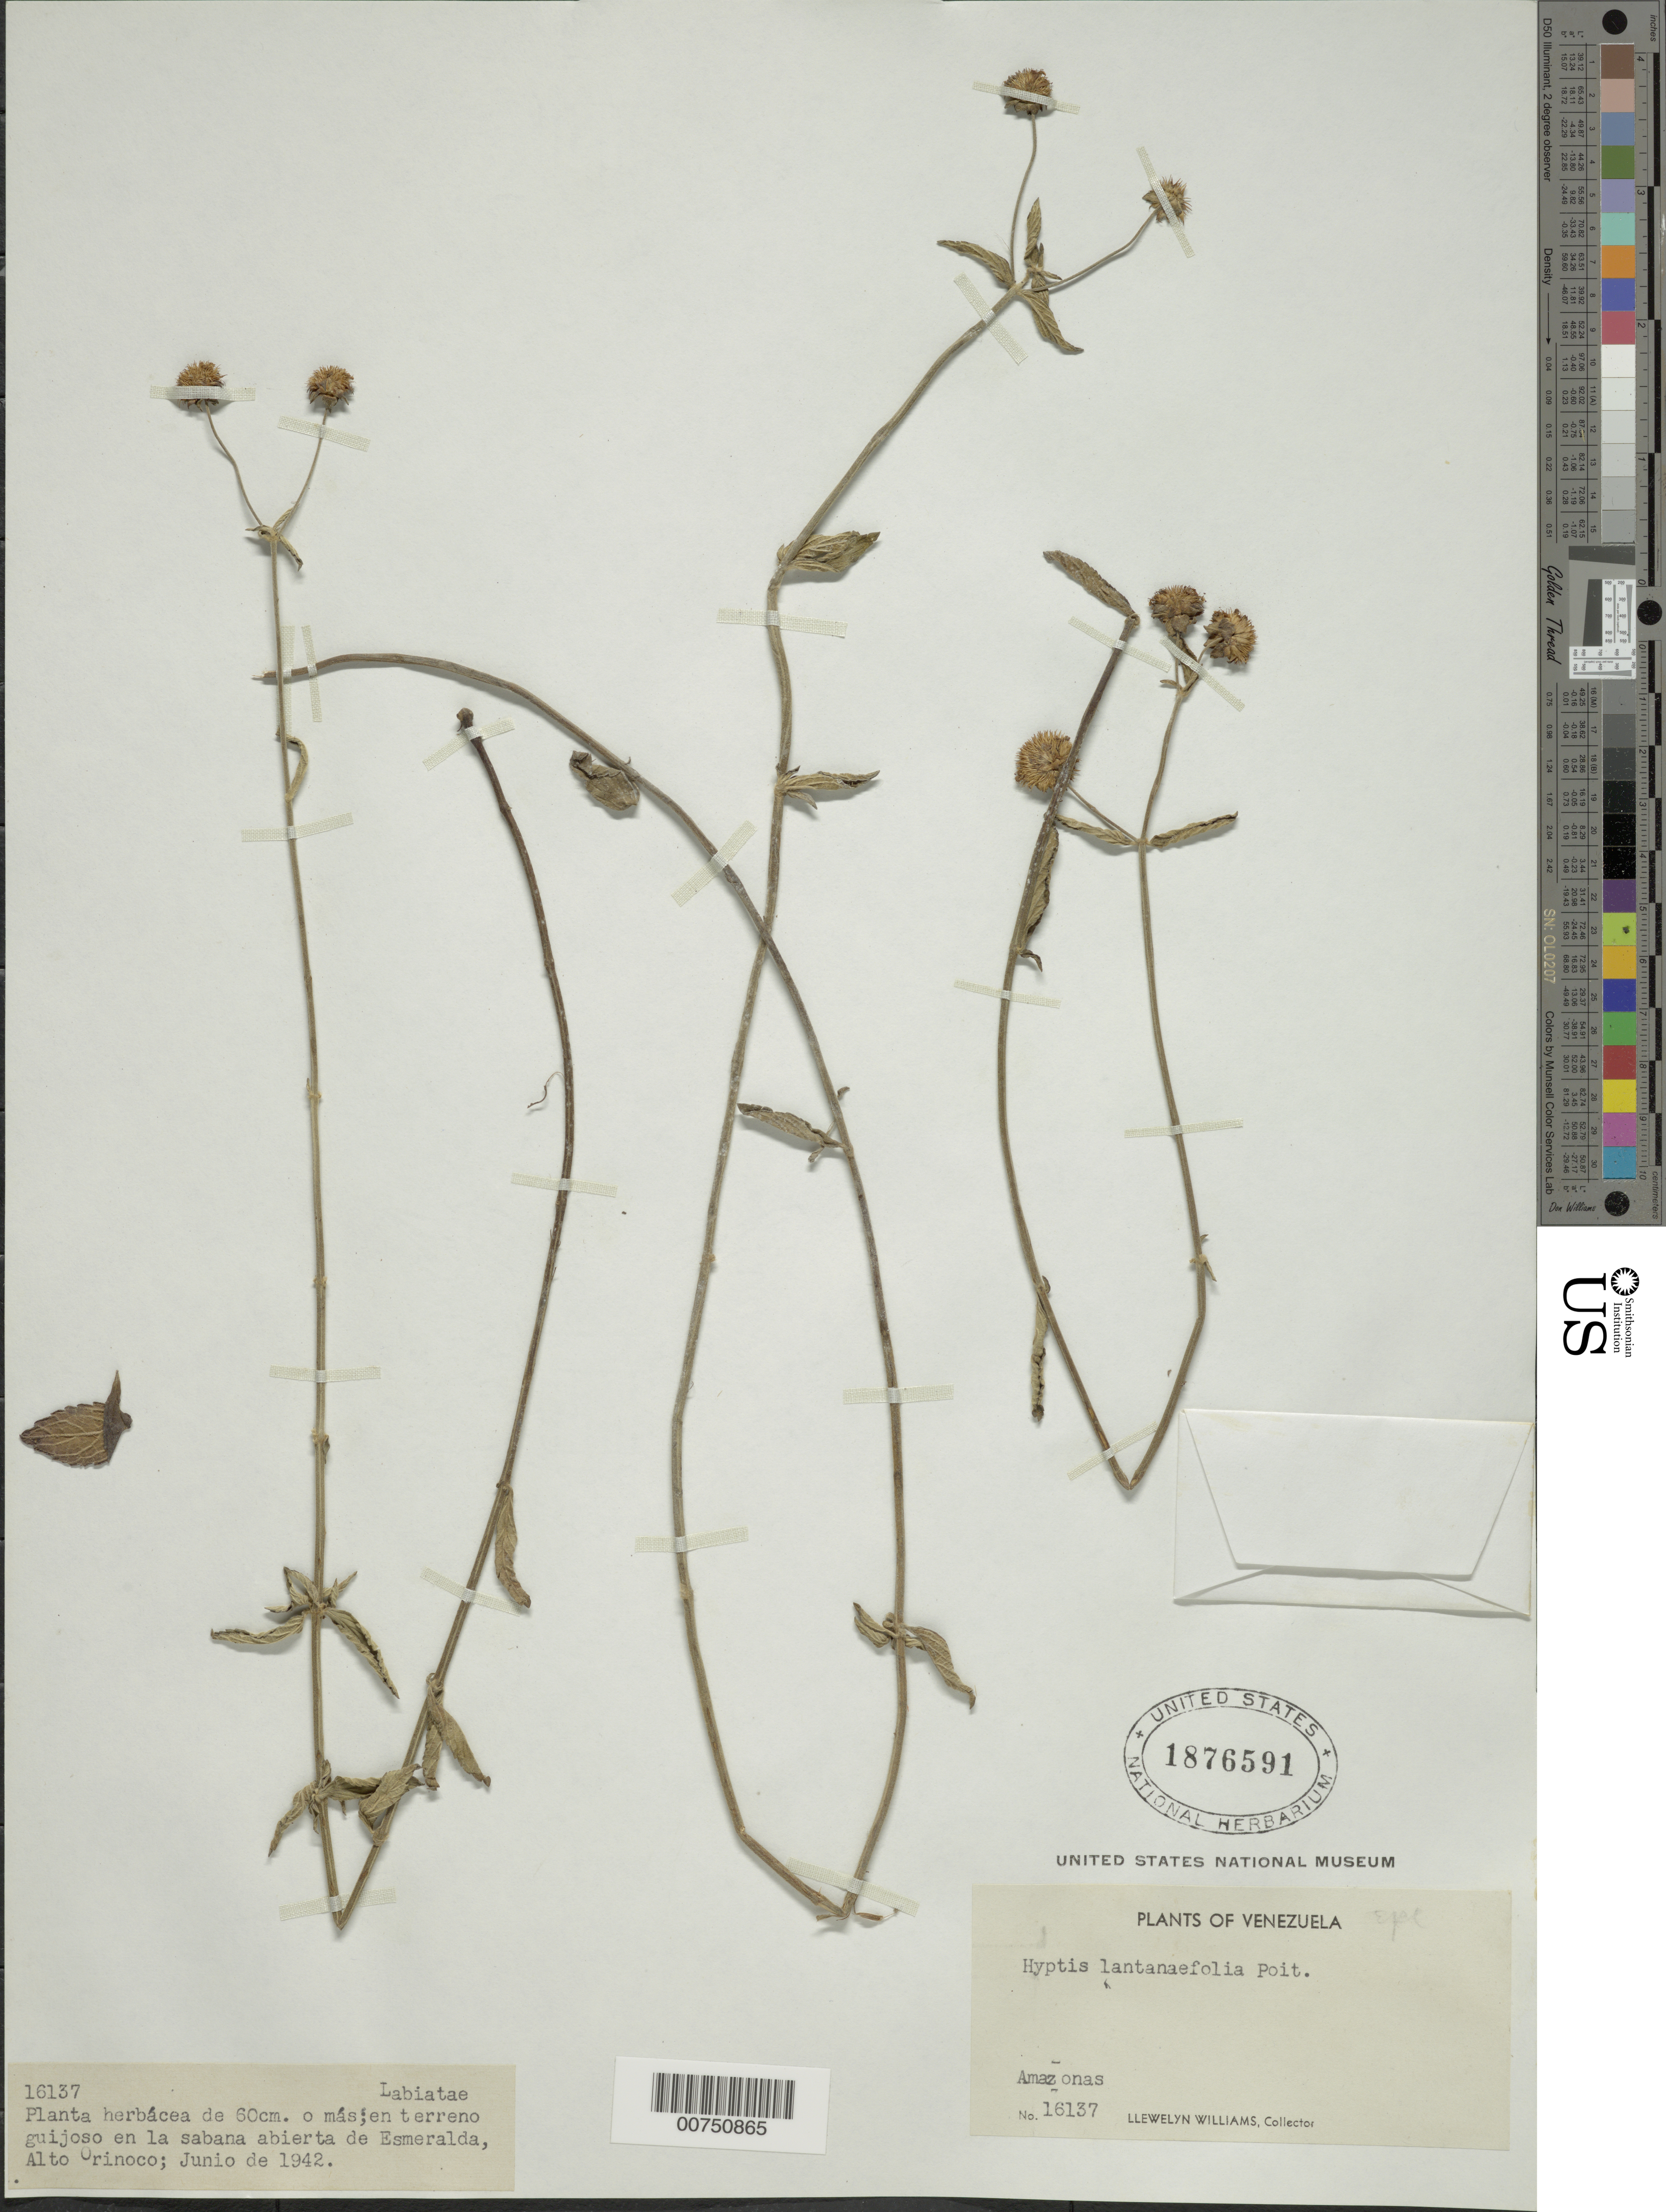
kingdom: Plantae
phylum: Tracheophyta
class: Magnoliopsida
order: Lamiales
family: Lamiaceae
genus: Hyptis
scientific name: Hyptis lantanifolia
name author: Poit.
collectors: Ll. Williams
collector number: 16137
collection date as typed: Jun-42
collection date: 1942-06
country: Venezuela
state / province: Amazonas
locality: Alto Orinoco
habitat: Terreno guijoso en la sabana abierta de Esmeralda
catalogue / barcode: US 1876591